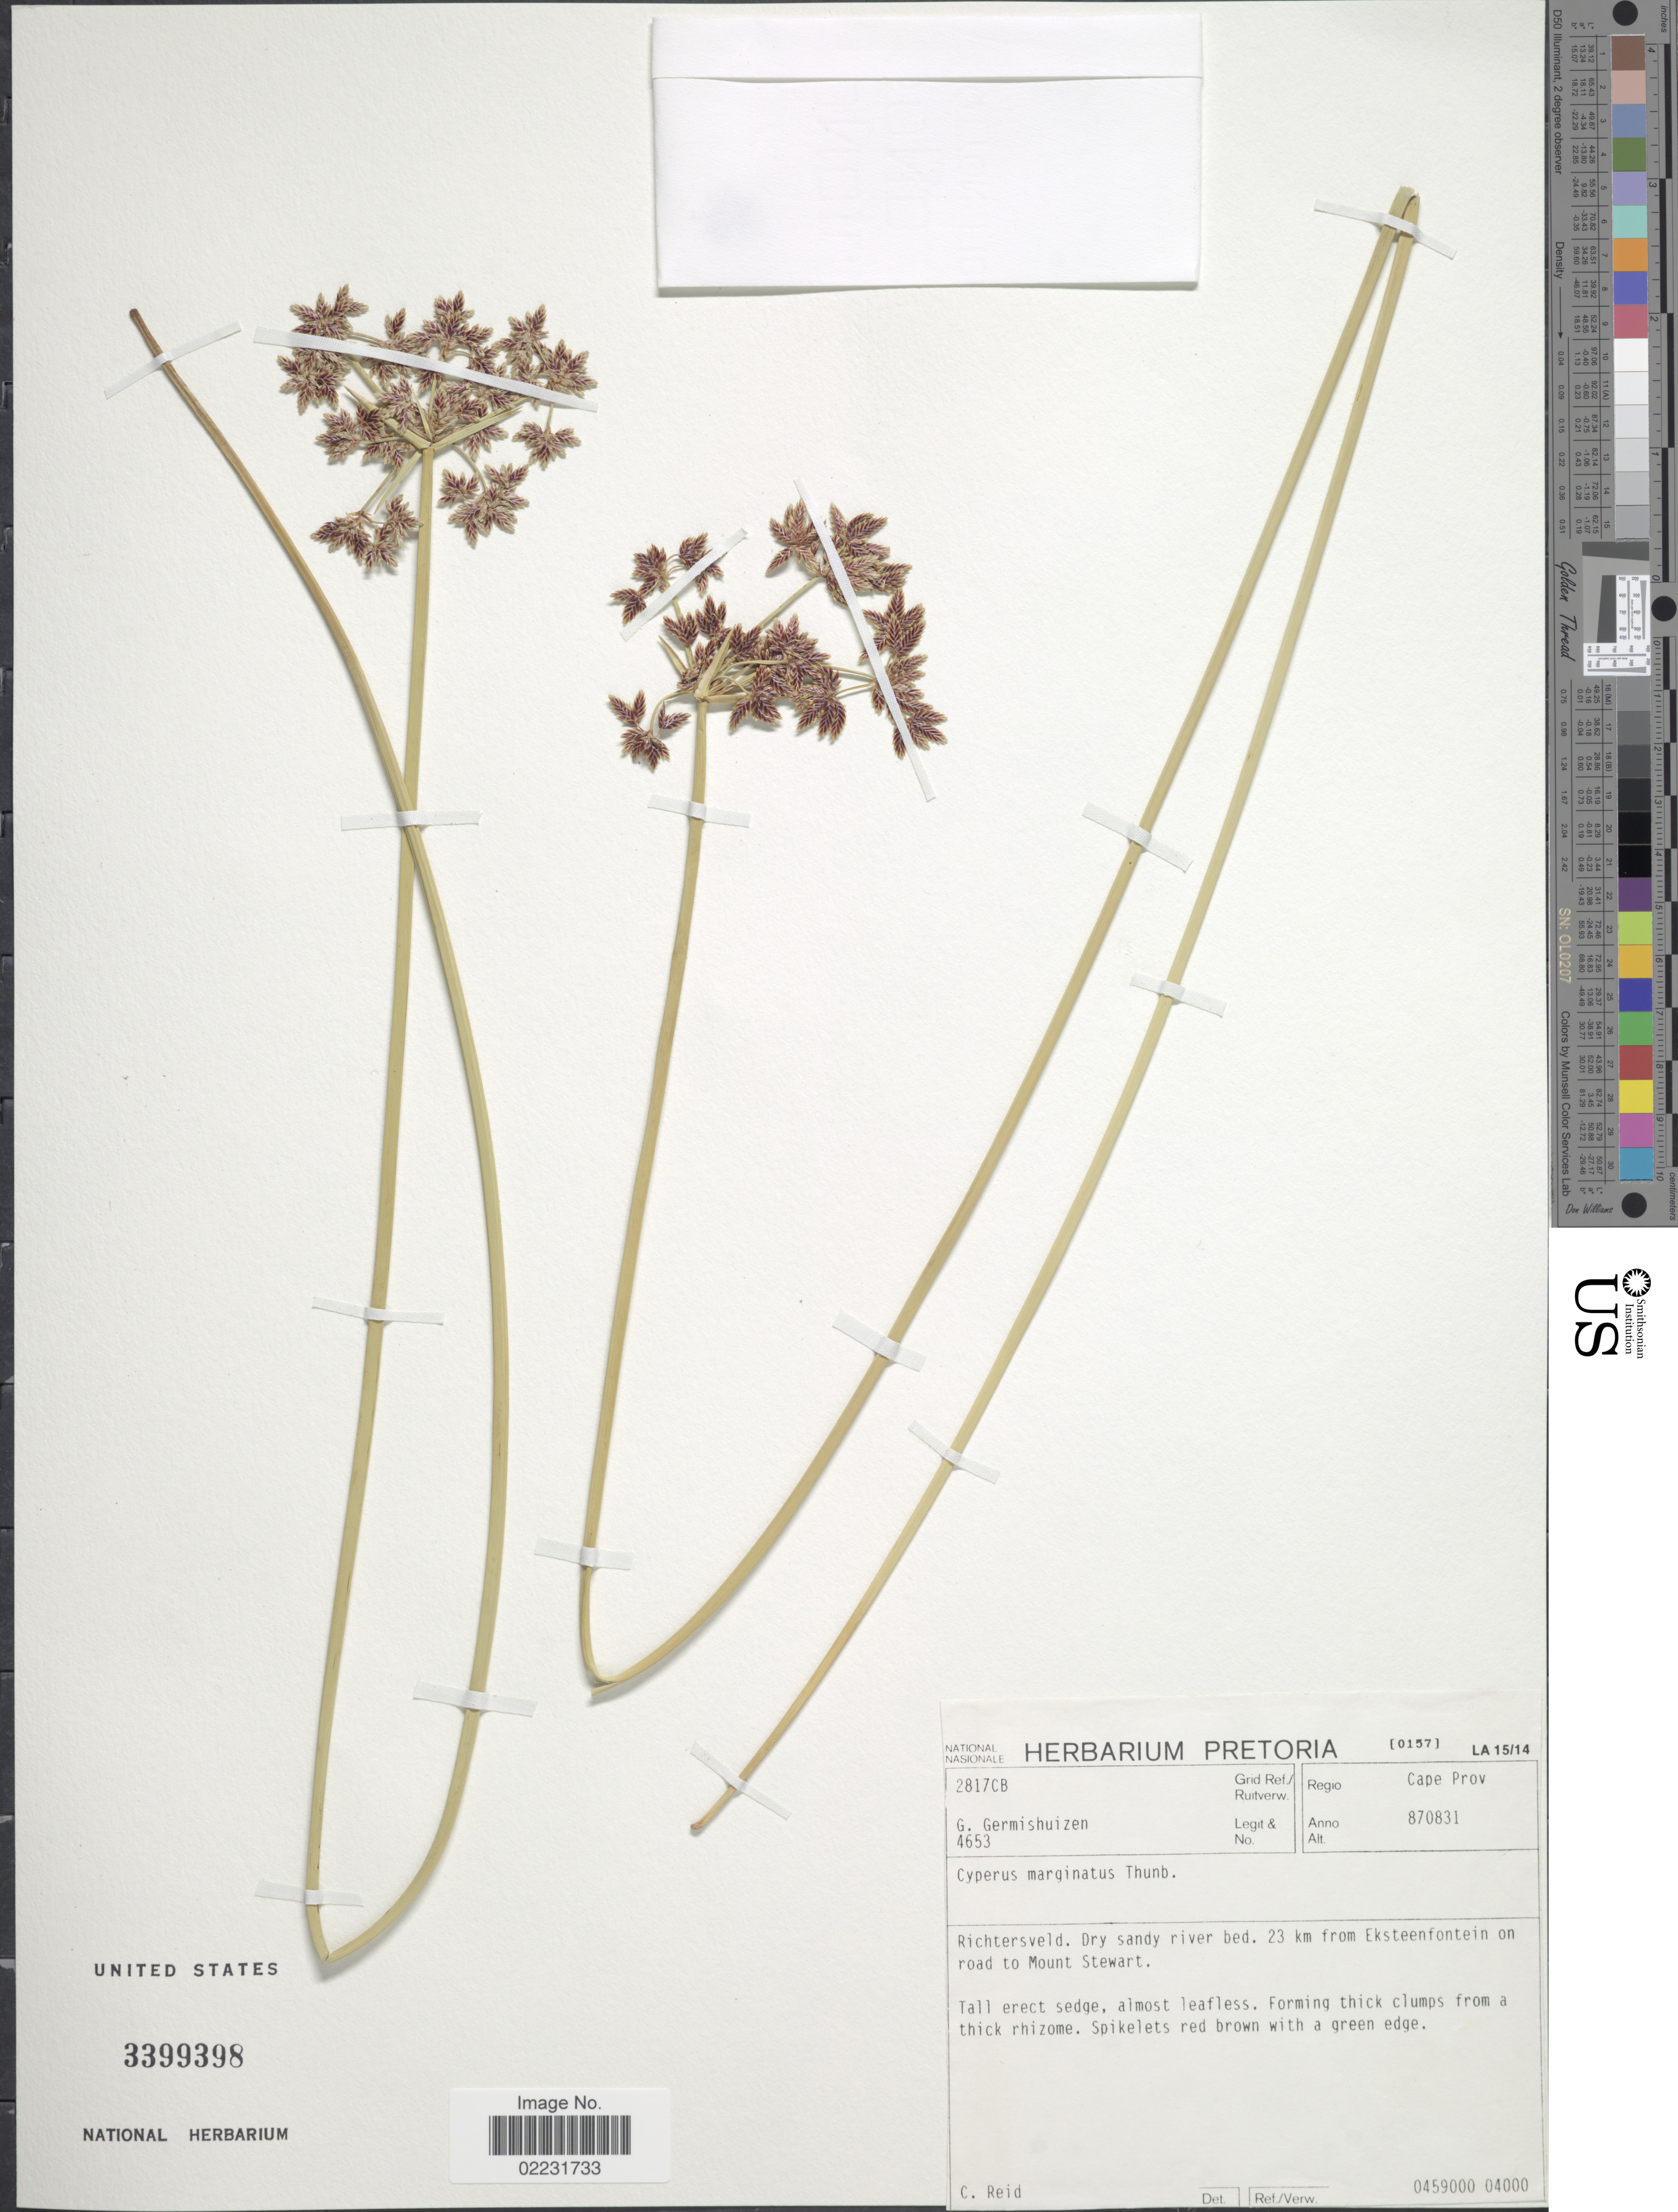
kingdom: Plantae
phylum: Tracheophyta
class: Liliopsida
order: Poales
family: Cyperaceae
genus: Cyperus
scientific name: Cyperus marginatus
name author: Thunb.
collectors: G. Germishuizen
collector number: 4653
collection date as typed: Transcribed d/m/y: 31/8/87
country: South Africa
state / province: Northern Cape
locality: Cape Prov, Richtersveld, 23 km from Eksteenfontein on road to Mount Stewart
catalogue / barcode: US 3399398